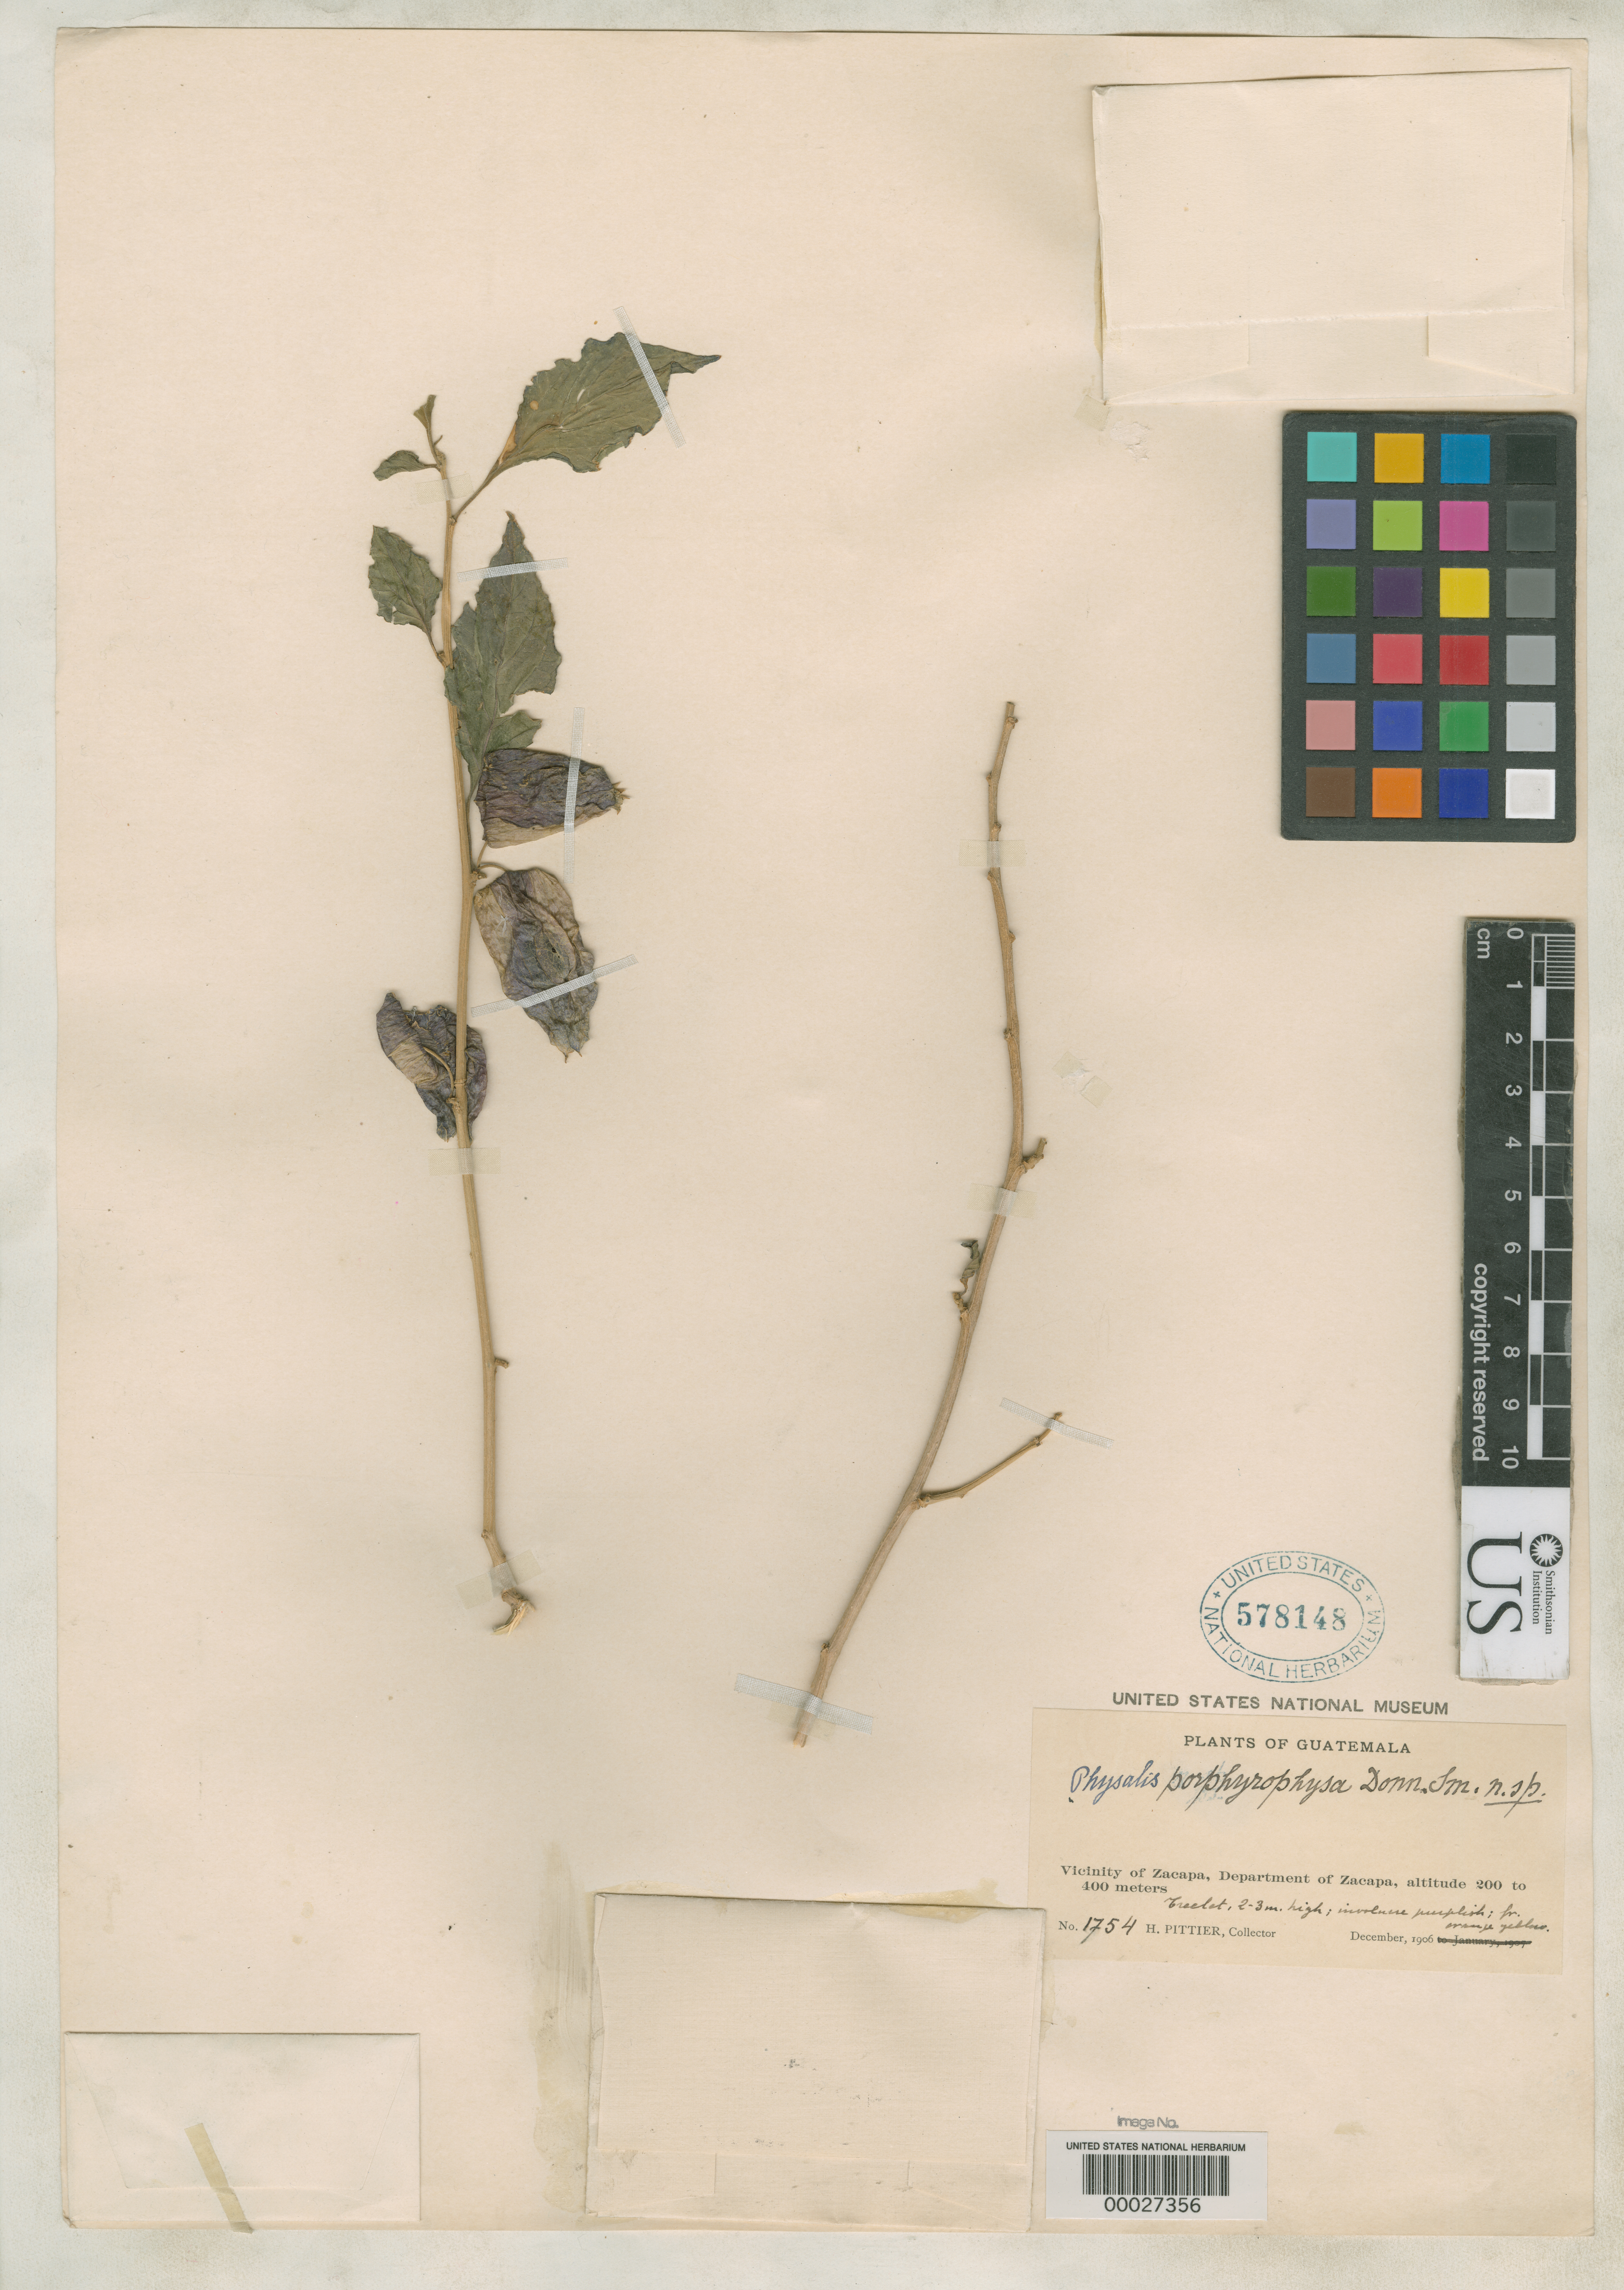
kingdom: Plantae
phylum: Tracheophyta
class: Magnoliopsida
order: Solanales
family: Solanaceae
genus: Physalis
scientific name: Physalis porphyrophysa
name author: Donn. Sm.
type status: Holotype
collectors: H. F. Pittier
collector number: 1754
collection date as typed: Dec 1906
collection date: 1906-12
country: Guatemala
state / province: Zacapa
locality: Near Zacapa.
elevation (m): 200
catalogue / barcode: US 578148